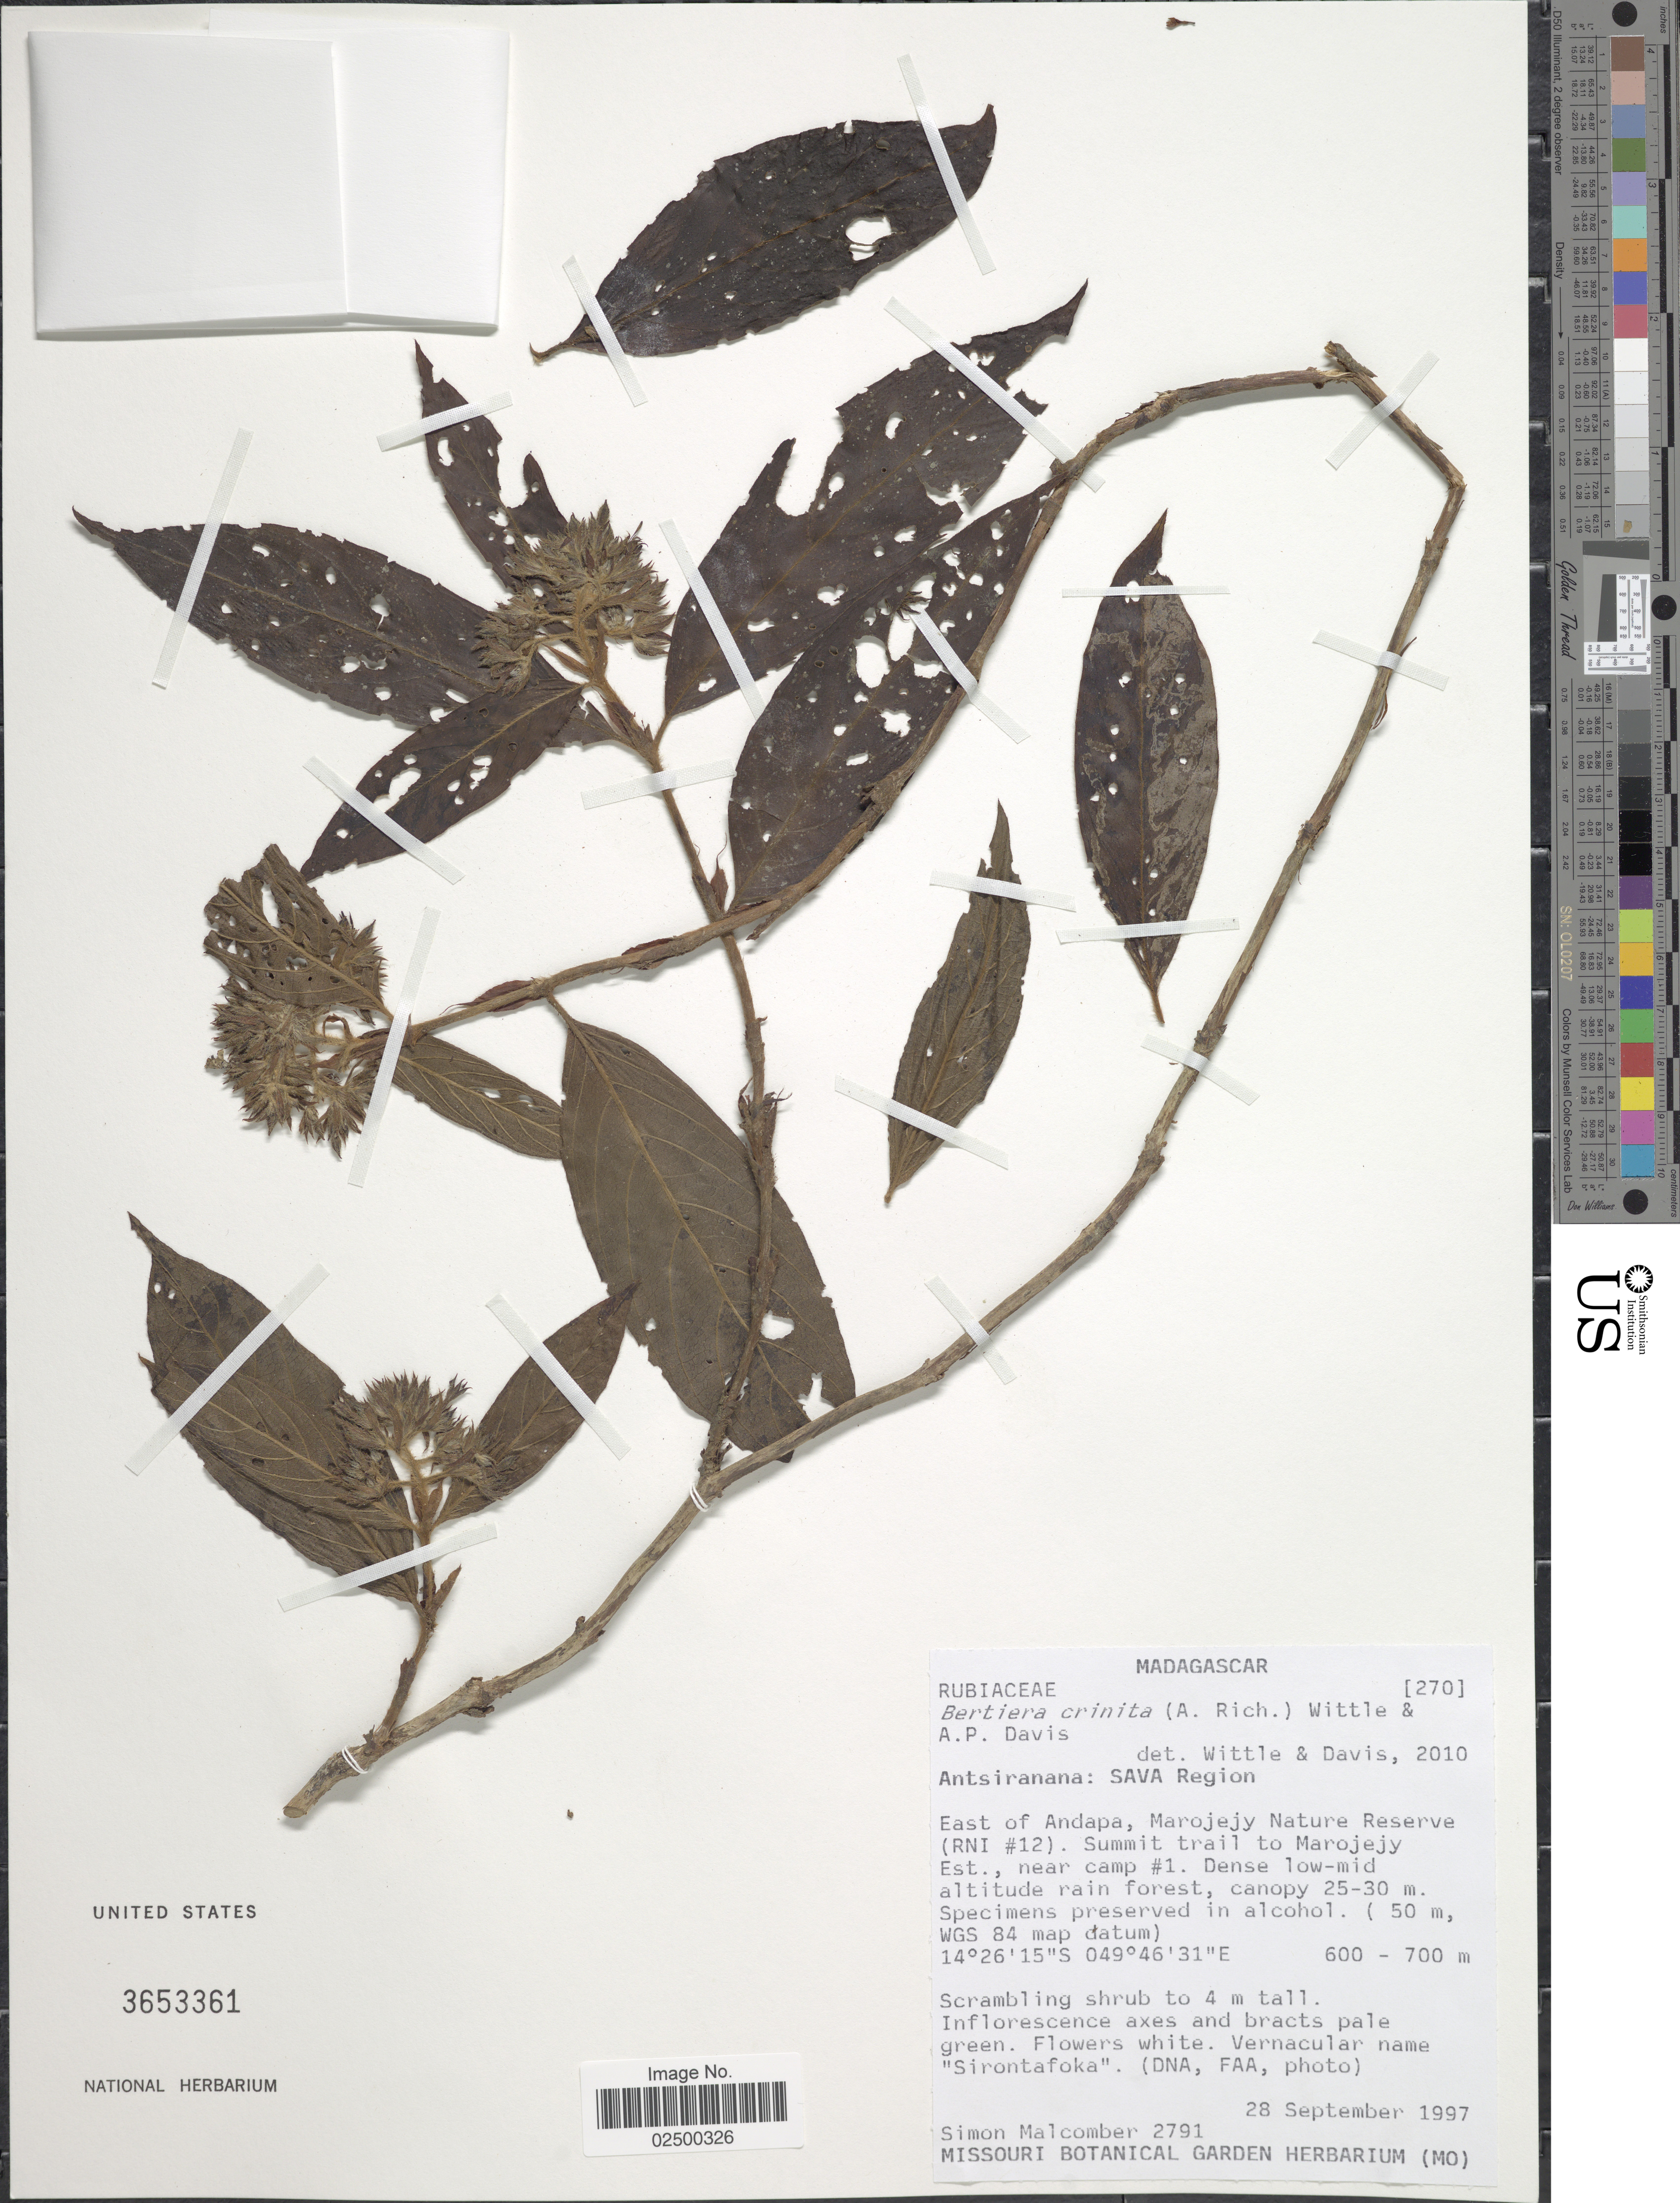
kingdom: Plantae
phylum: Tracheophyta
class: Magnoliopsida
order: Gentianales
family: Rubiaceae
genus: Bertiera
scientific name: Bertiera crinita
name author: (A. Rich.) Wittle & A.P. Davis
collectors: S. T. Malcomber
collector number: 2791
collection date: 1997-09-28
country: Madagascar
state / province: Sava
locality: Sava Region, East of Andapa, Marojejy Nature Reserve (RNI #12), summit trail to Marojejy Est., near camp #1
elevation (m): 600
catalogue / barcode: US 3653361